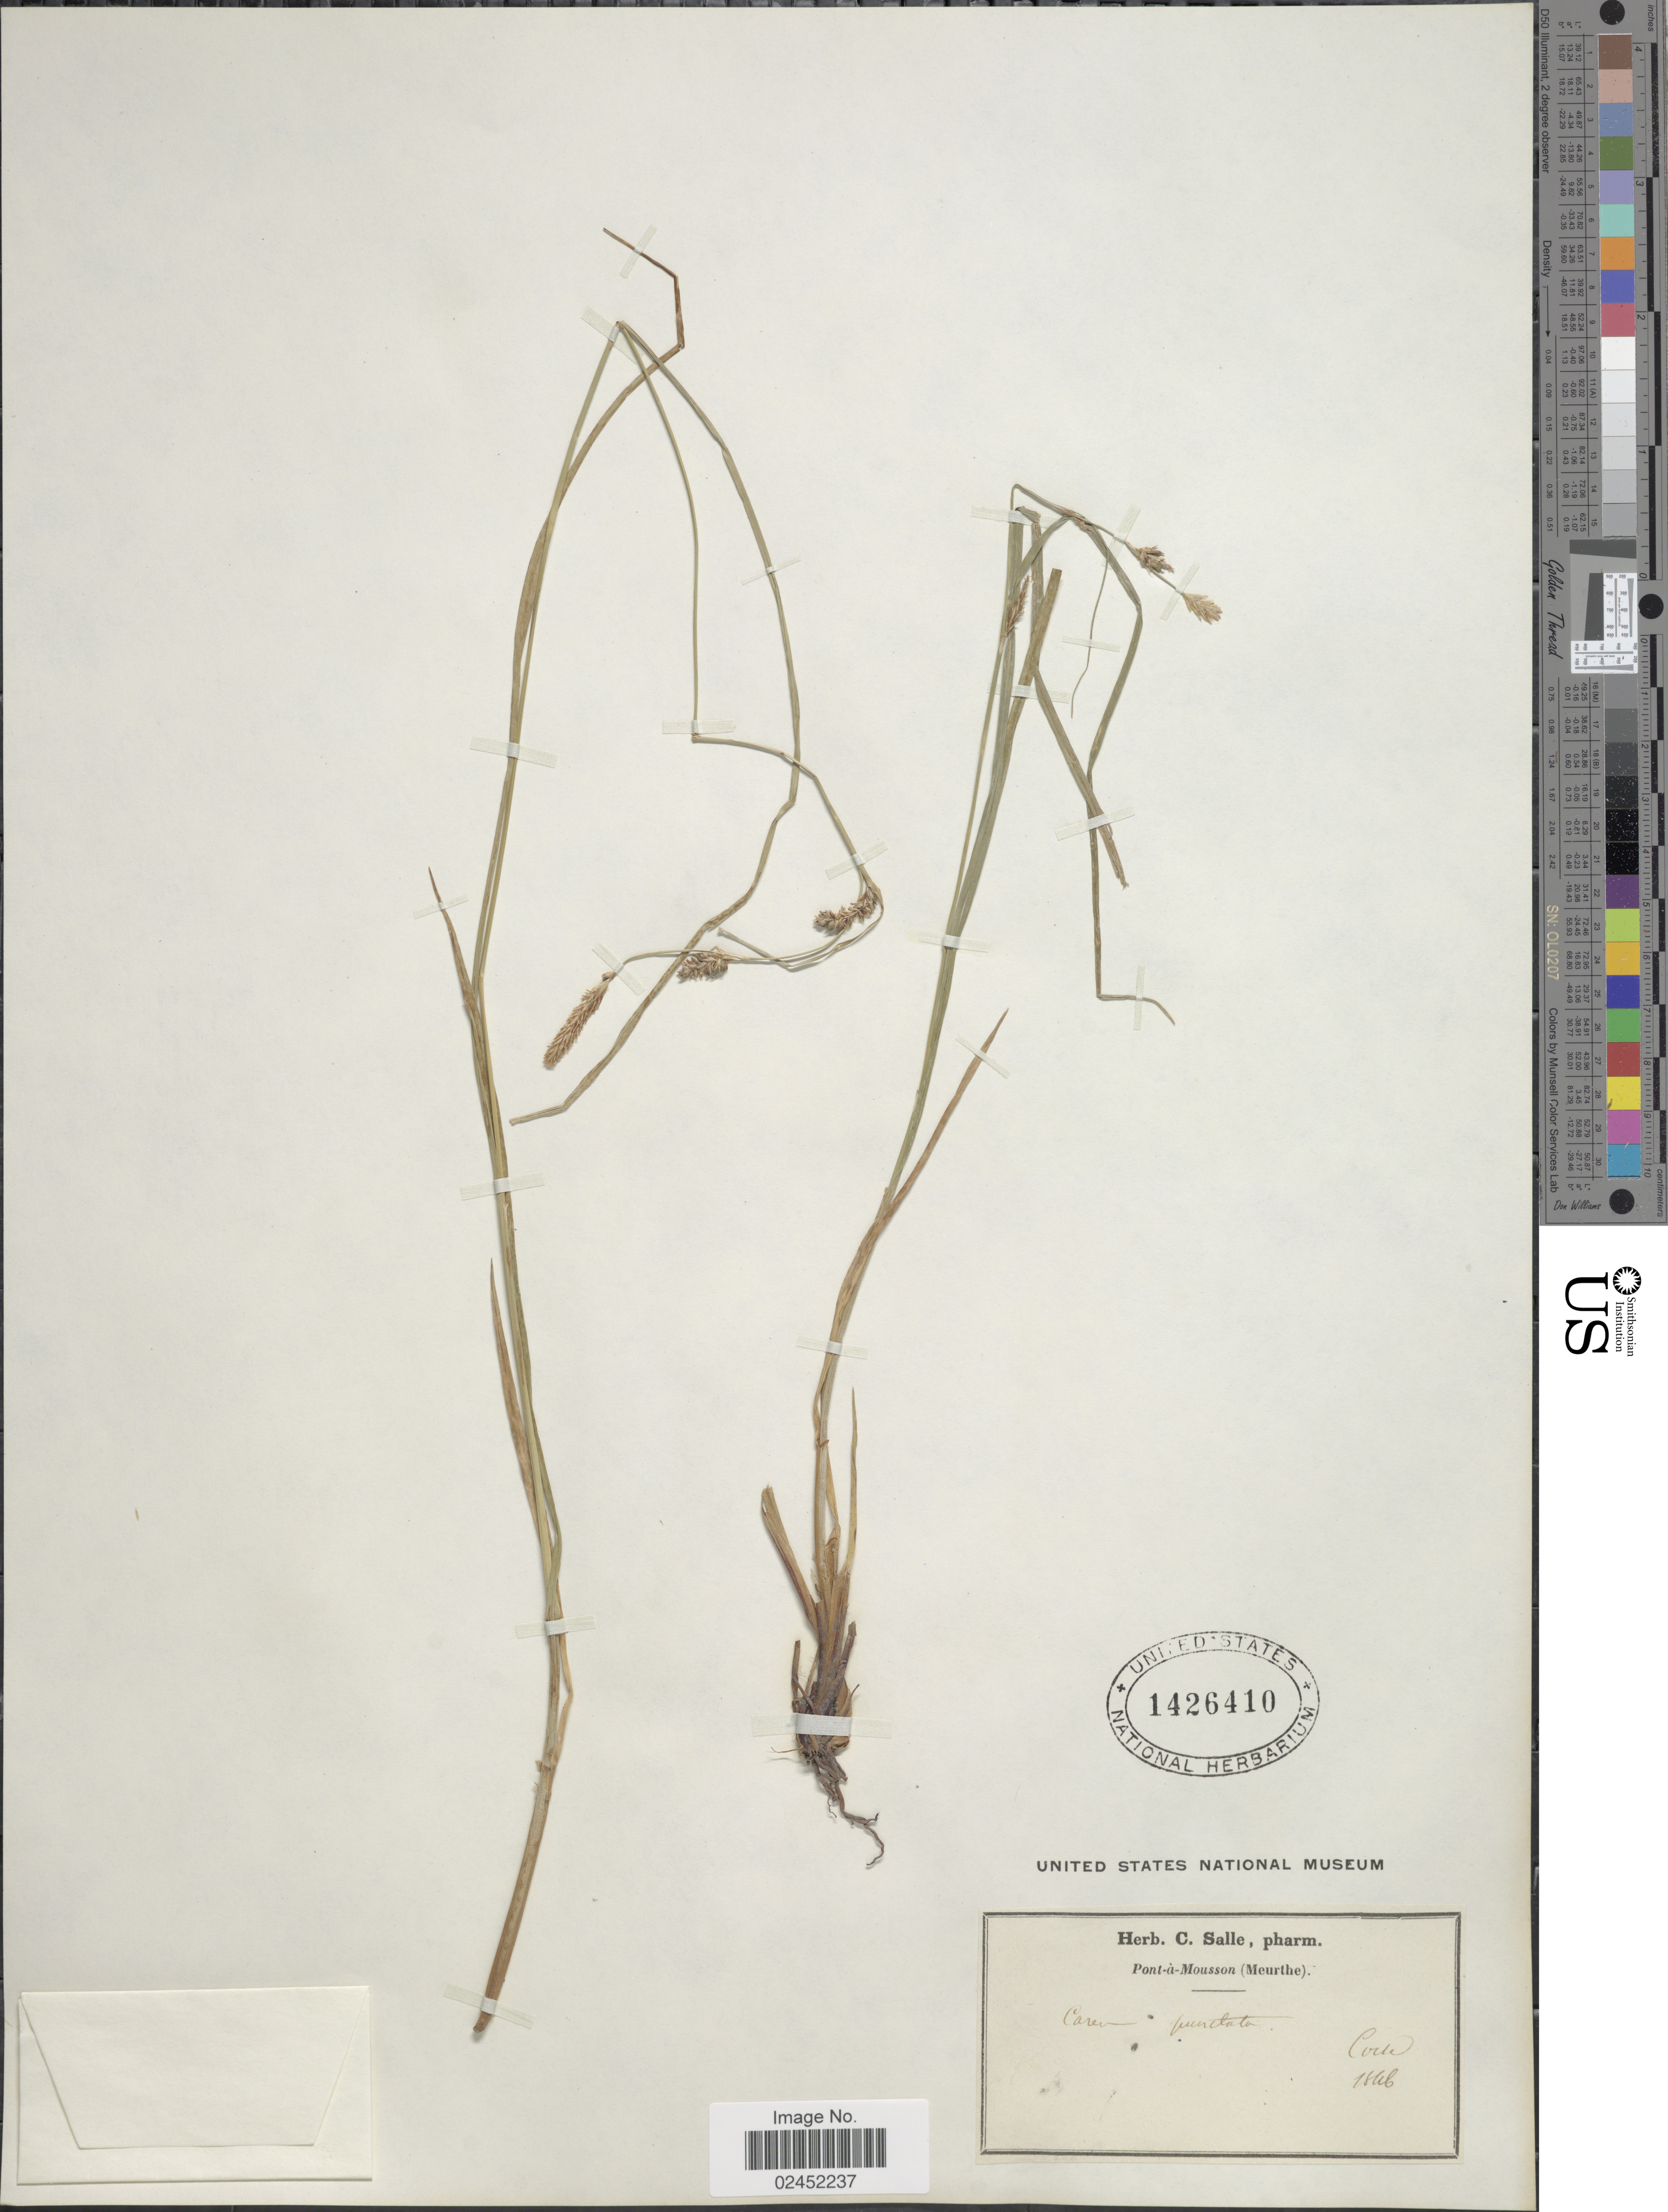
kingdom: Plantae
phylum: Tracheophyta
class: Liliopsida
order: Poales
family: Cyperaceae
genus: Carex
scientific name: Carex punctata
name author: Gaudin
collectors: Coste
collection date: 1846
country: France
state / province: Grand Est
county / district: Meurthe-et-Moselle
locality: Pont-a-Mousson (Meurthe)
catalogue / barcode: US 1426410